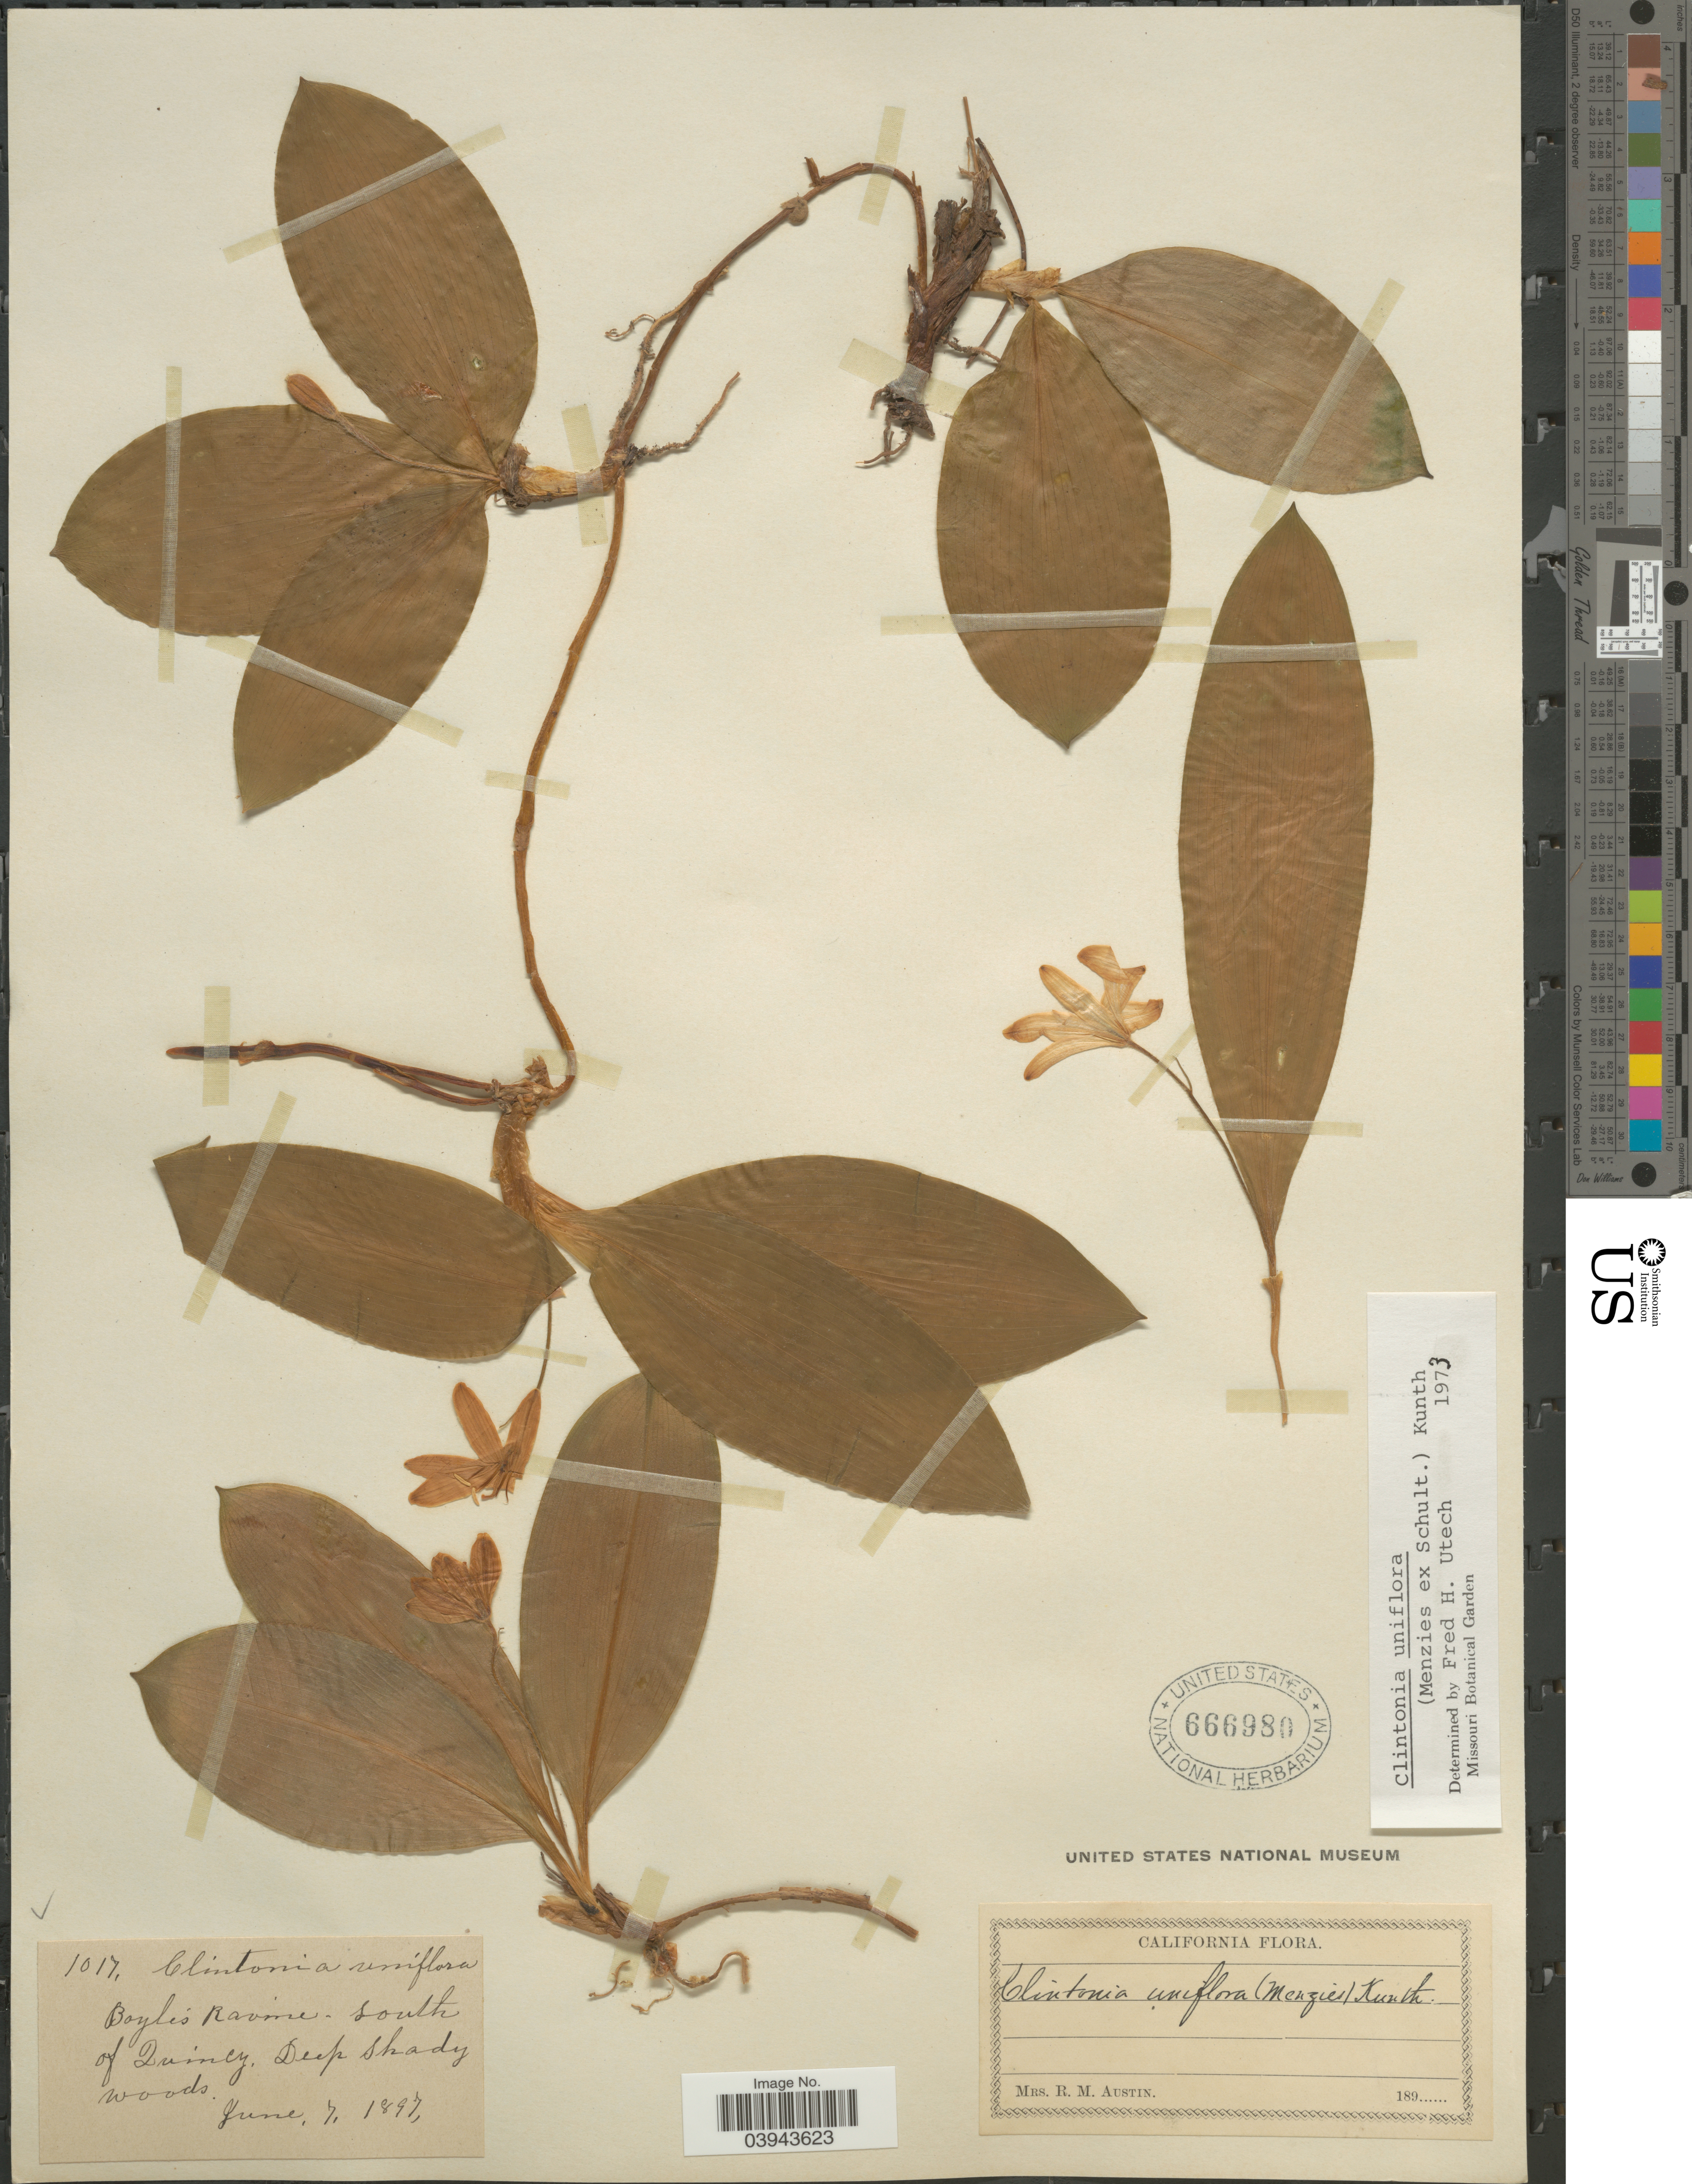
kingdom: Plantae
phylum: Tracheophyta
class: Liliopsida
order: Liliales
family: Liliaceae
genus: Clintonia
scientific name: Clintonia uniflora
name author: Kunth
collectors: R. Austin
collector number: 1017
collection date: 1897-06-07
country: United States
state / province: California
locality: Boyles Ravine - South of Quincy.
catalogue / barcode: US 666980